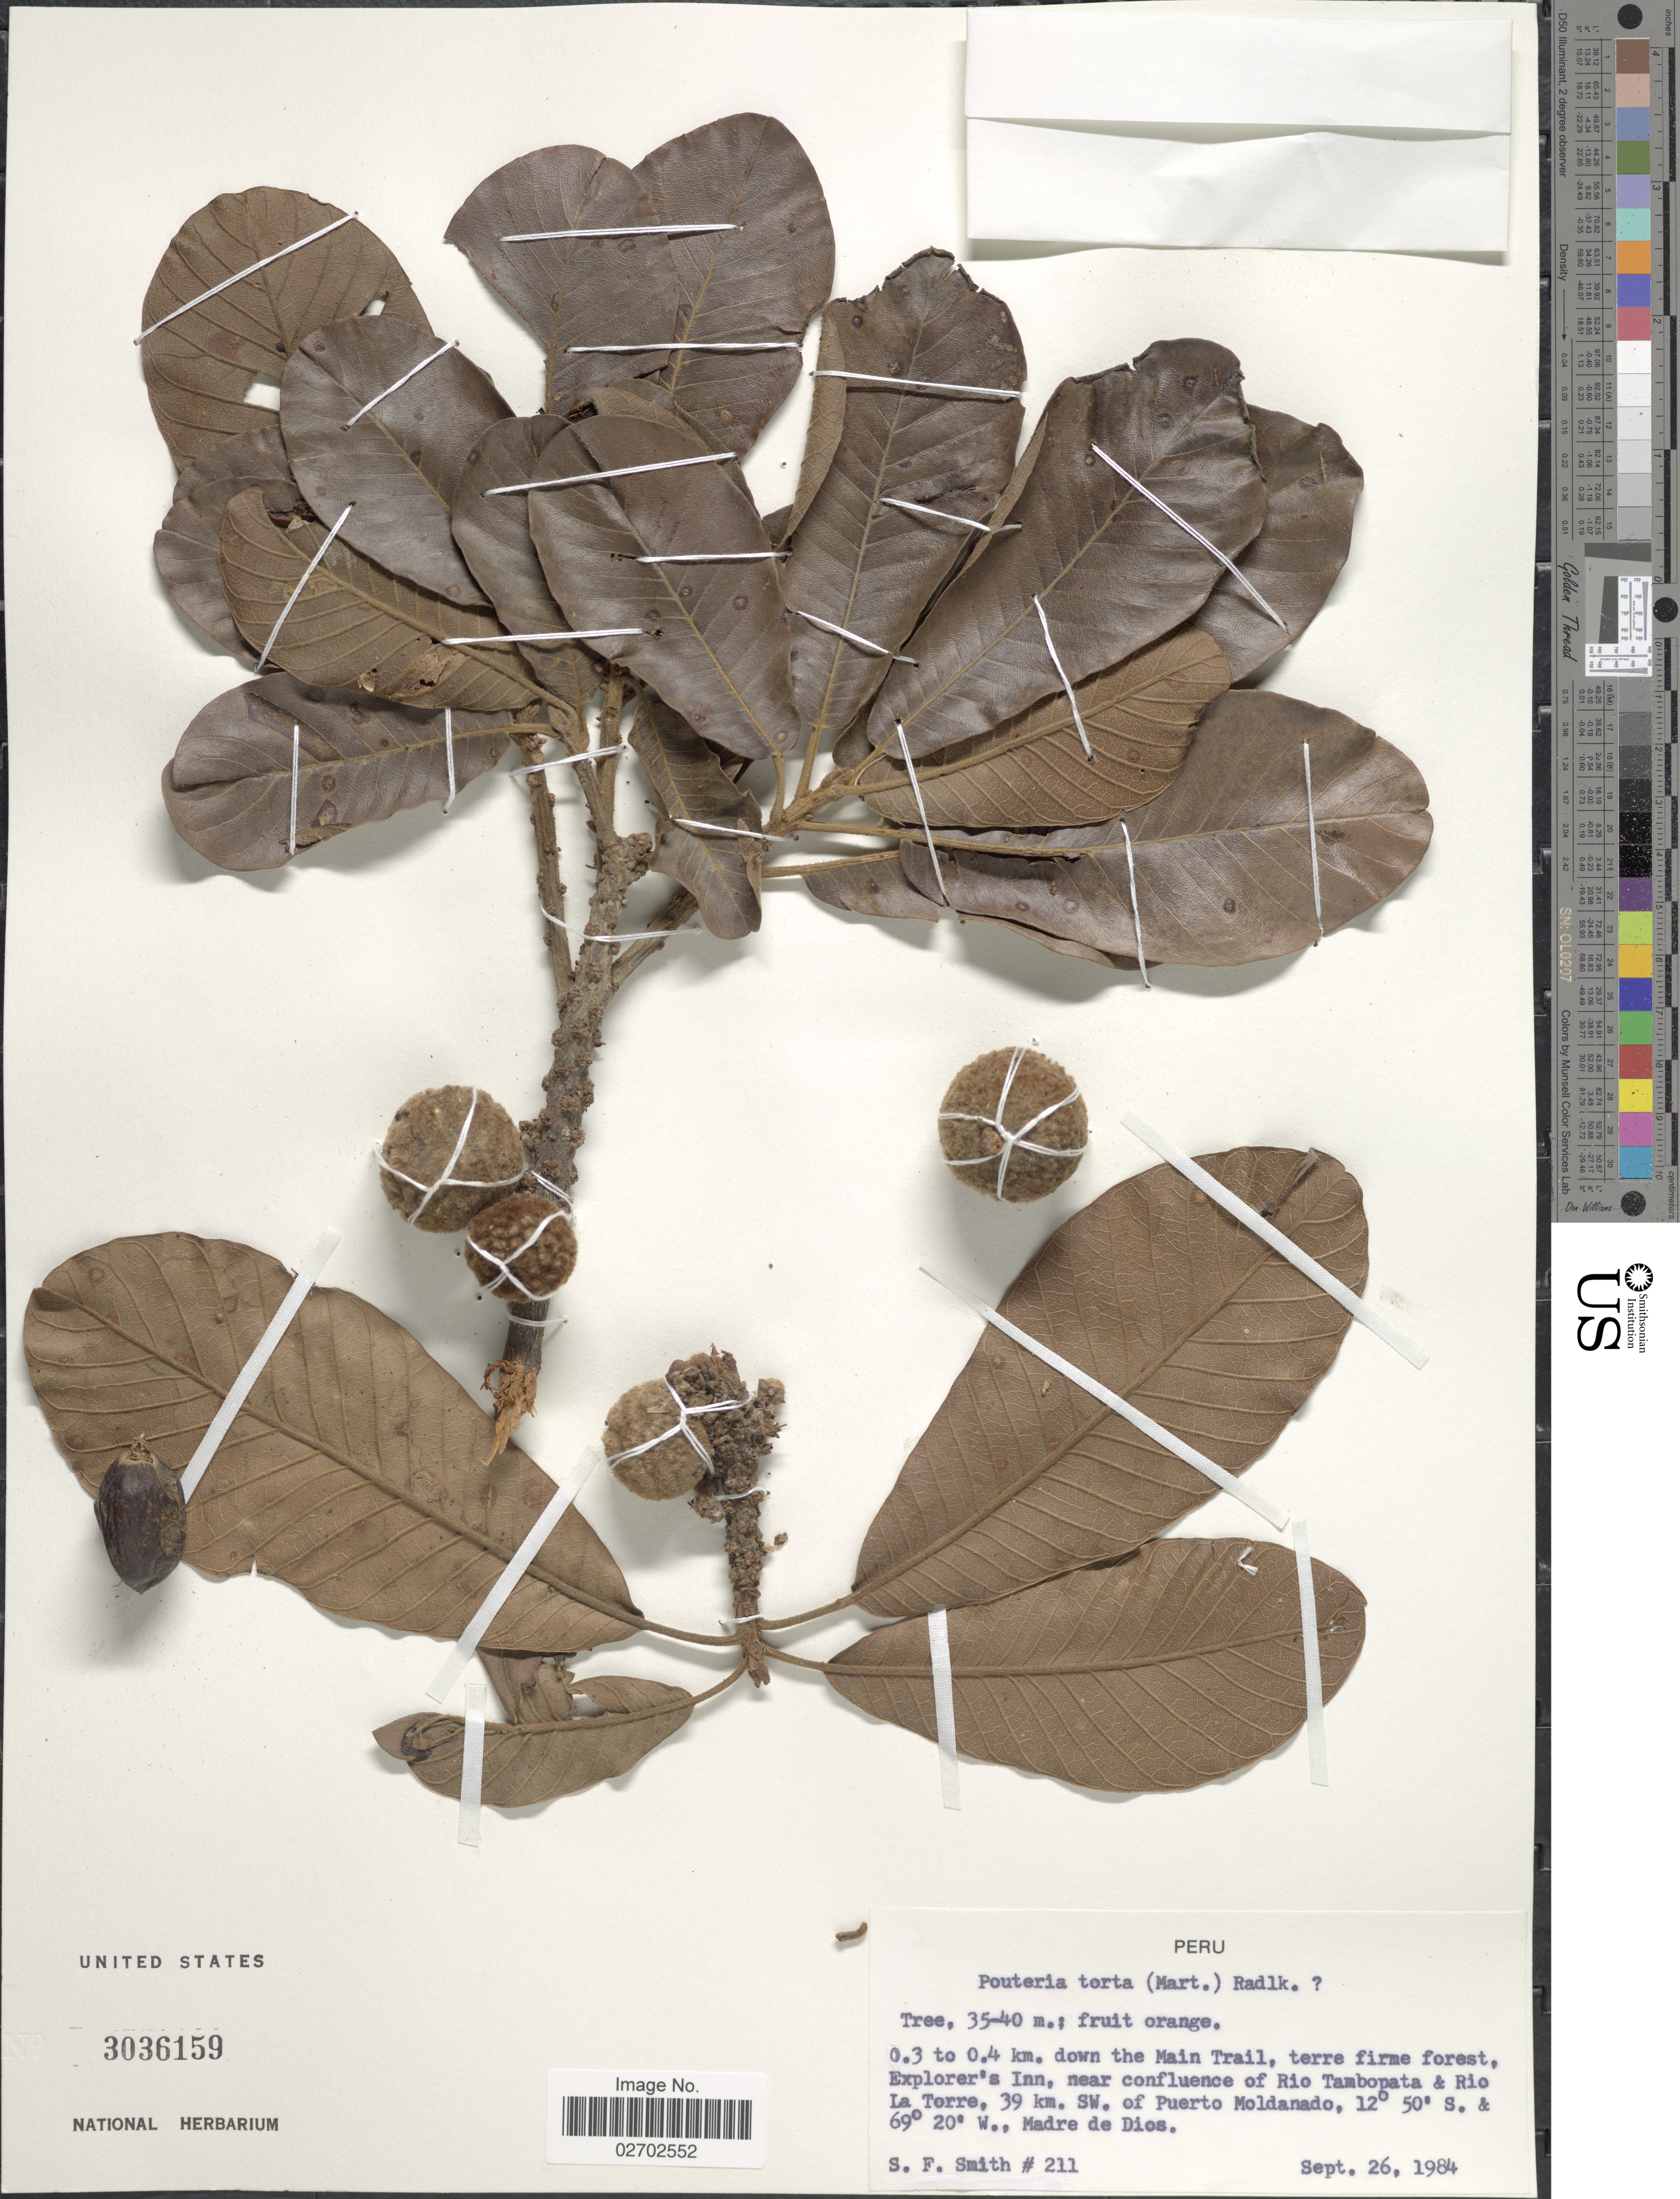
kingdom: Plantae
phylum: Tracheophyta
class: Magnoliopsida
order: Ericales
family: Sapotaceae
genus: Pouteria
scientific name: Pouteria torta subsp. glabra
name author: T.D. Penn.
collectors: S.F. Smith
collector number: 211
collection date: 1984-09-26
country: Peru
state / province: Madre de Dios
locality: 0.3 to 0.4 km. down the Main Trail, Explorer's Inn, near confluence of Rio Tambopata & Rio La Torre, 39 km. SW. of Puerto Moldanado.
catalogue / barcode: US 3036159